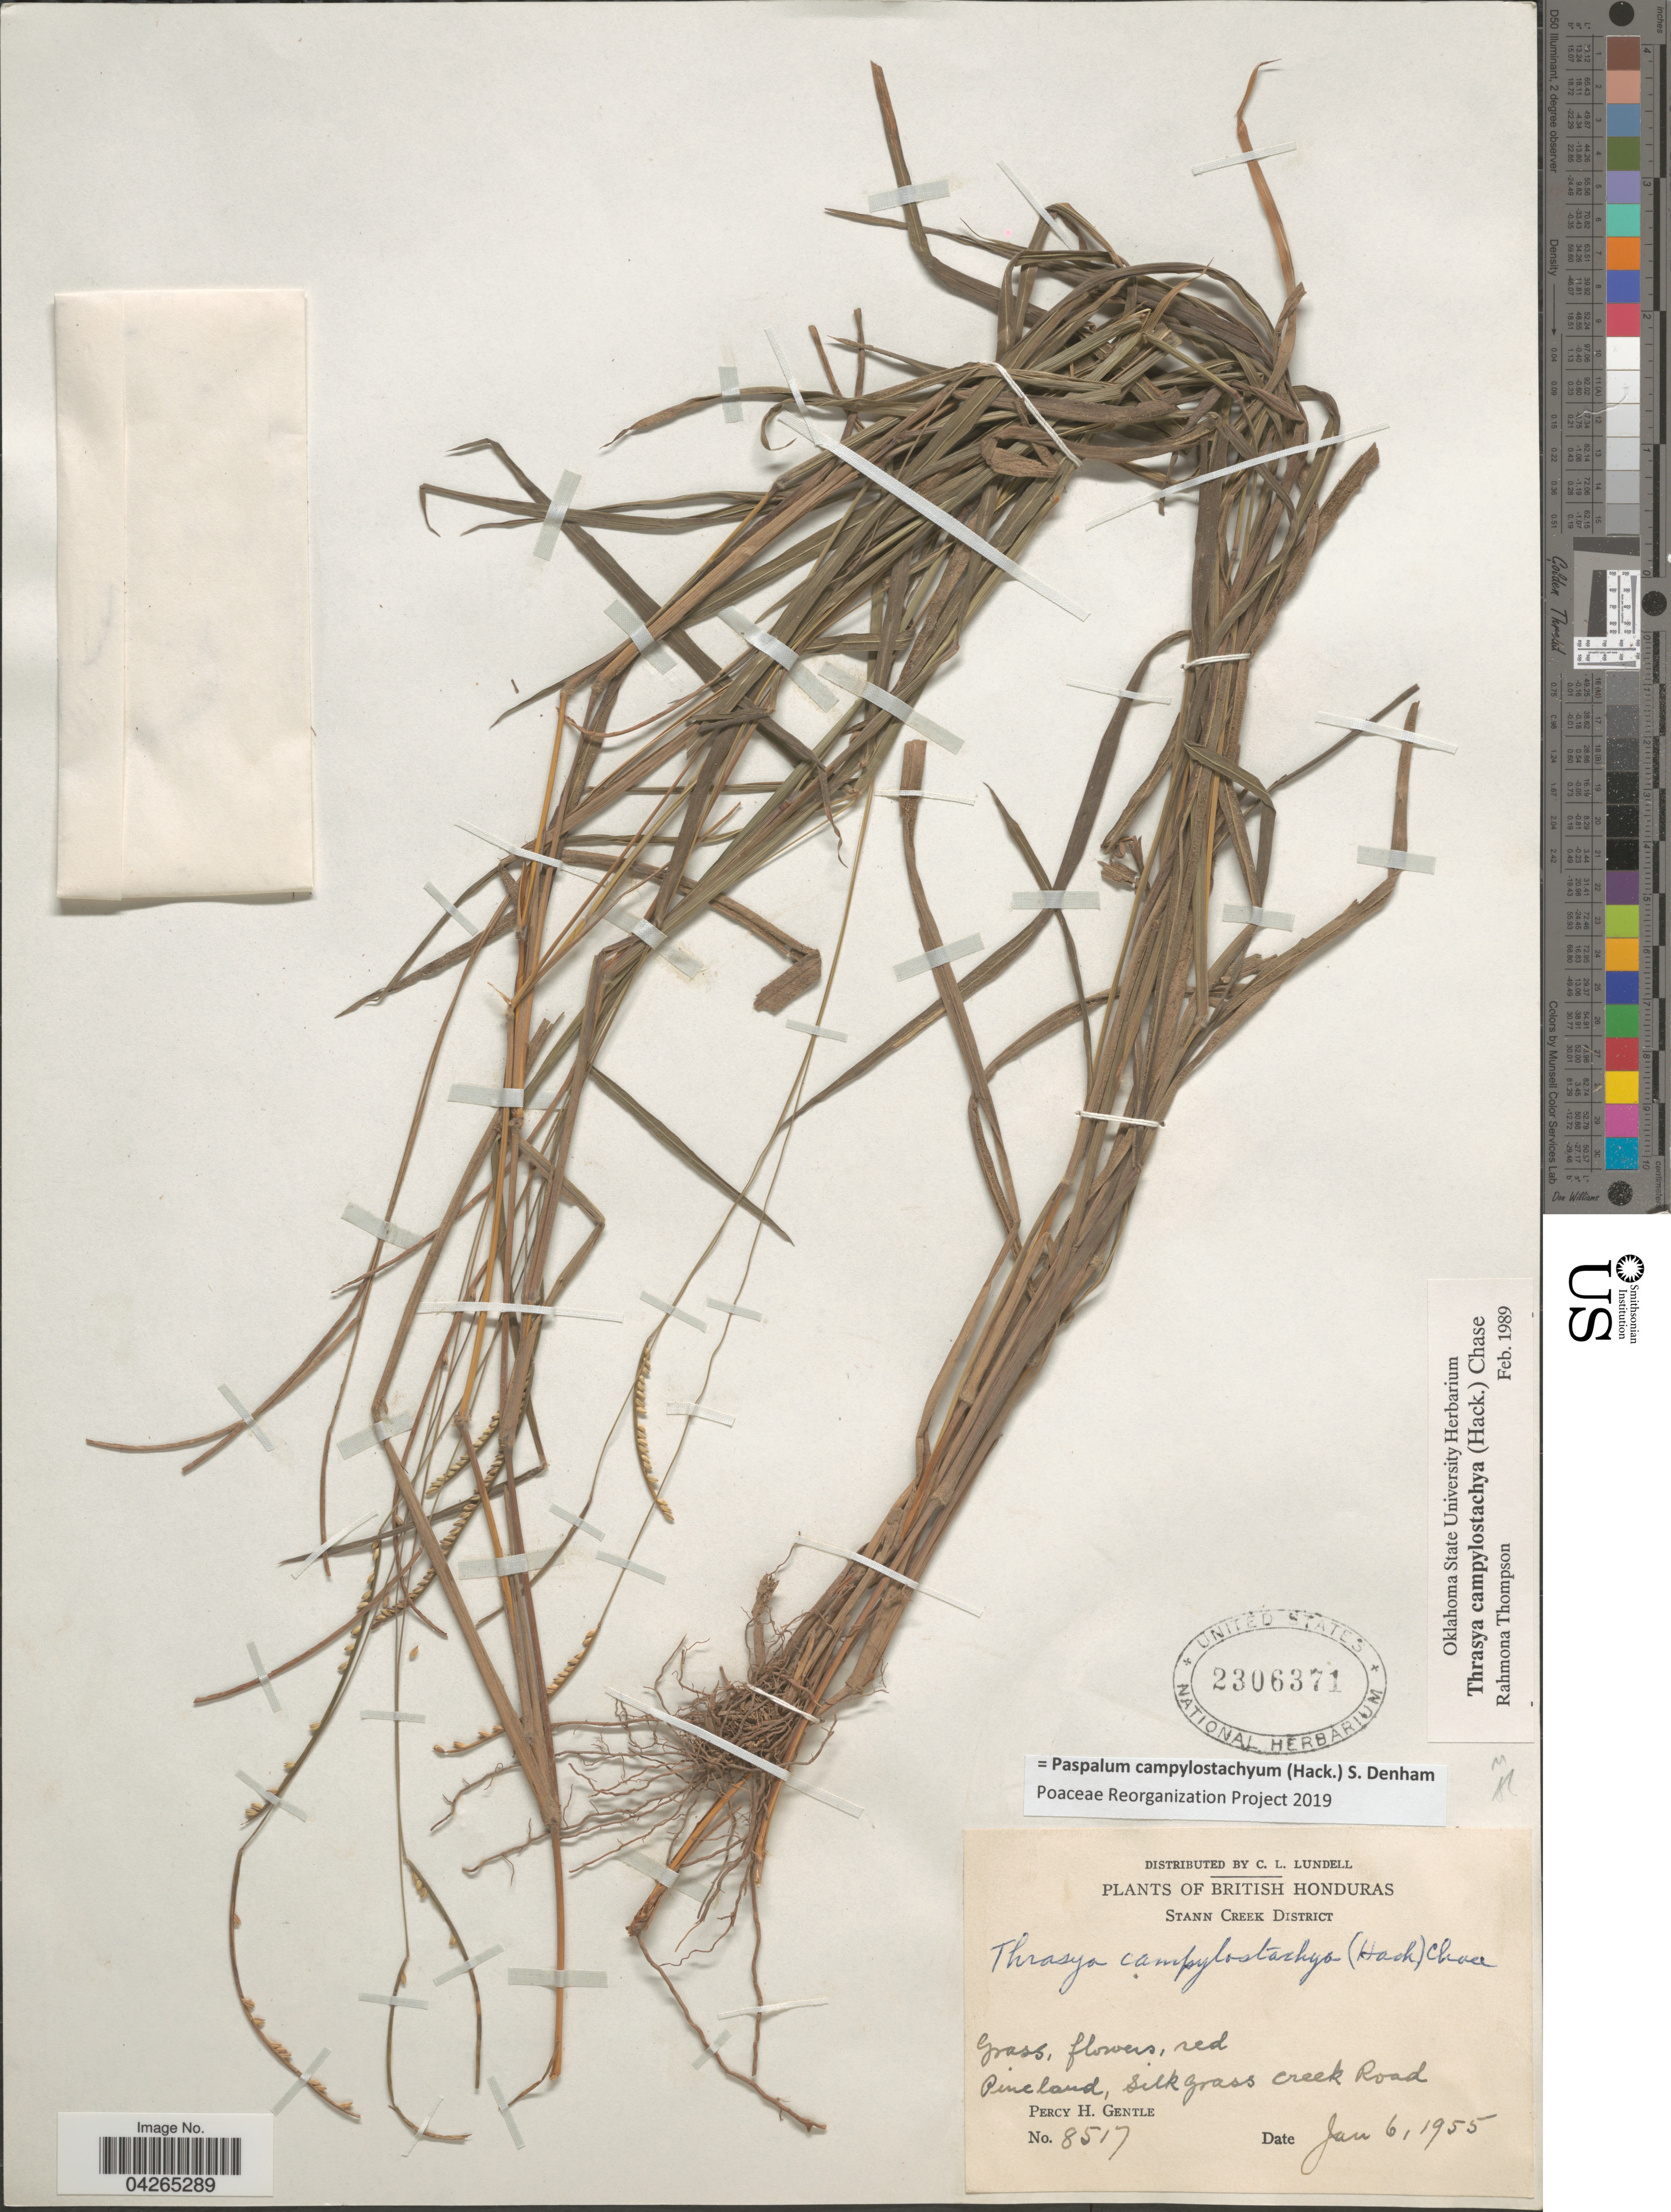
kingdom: Plantae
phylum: Tracheophyta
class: Liliopsida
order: Poales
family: Poaceae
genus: Paspalum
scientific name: Paspalum campylostachyum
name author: (Hack.) S. Denham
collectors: P. H. Gentle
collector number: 8517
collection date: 1955-01-06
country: Belize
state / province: Stann Creek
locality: British Honduras. Stann Creek District. Pineland, Silk Grass Creek Road.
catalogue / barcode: US 2306371